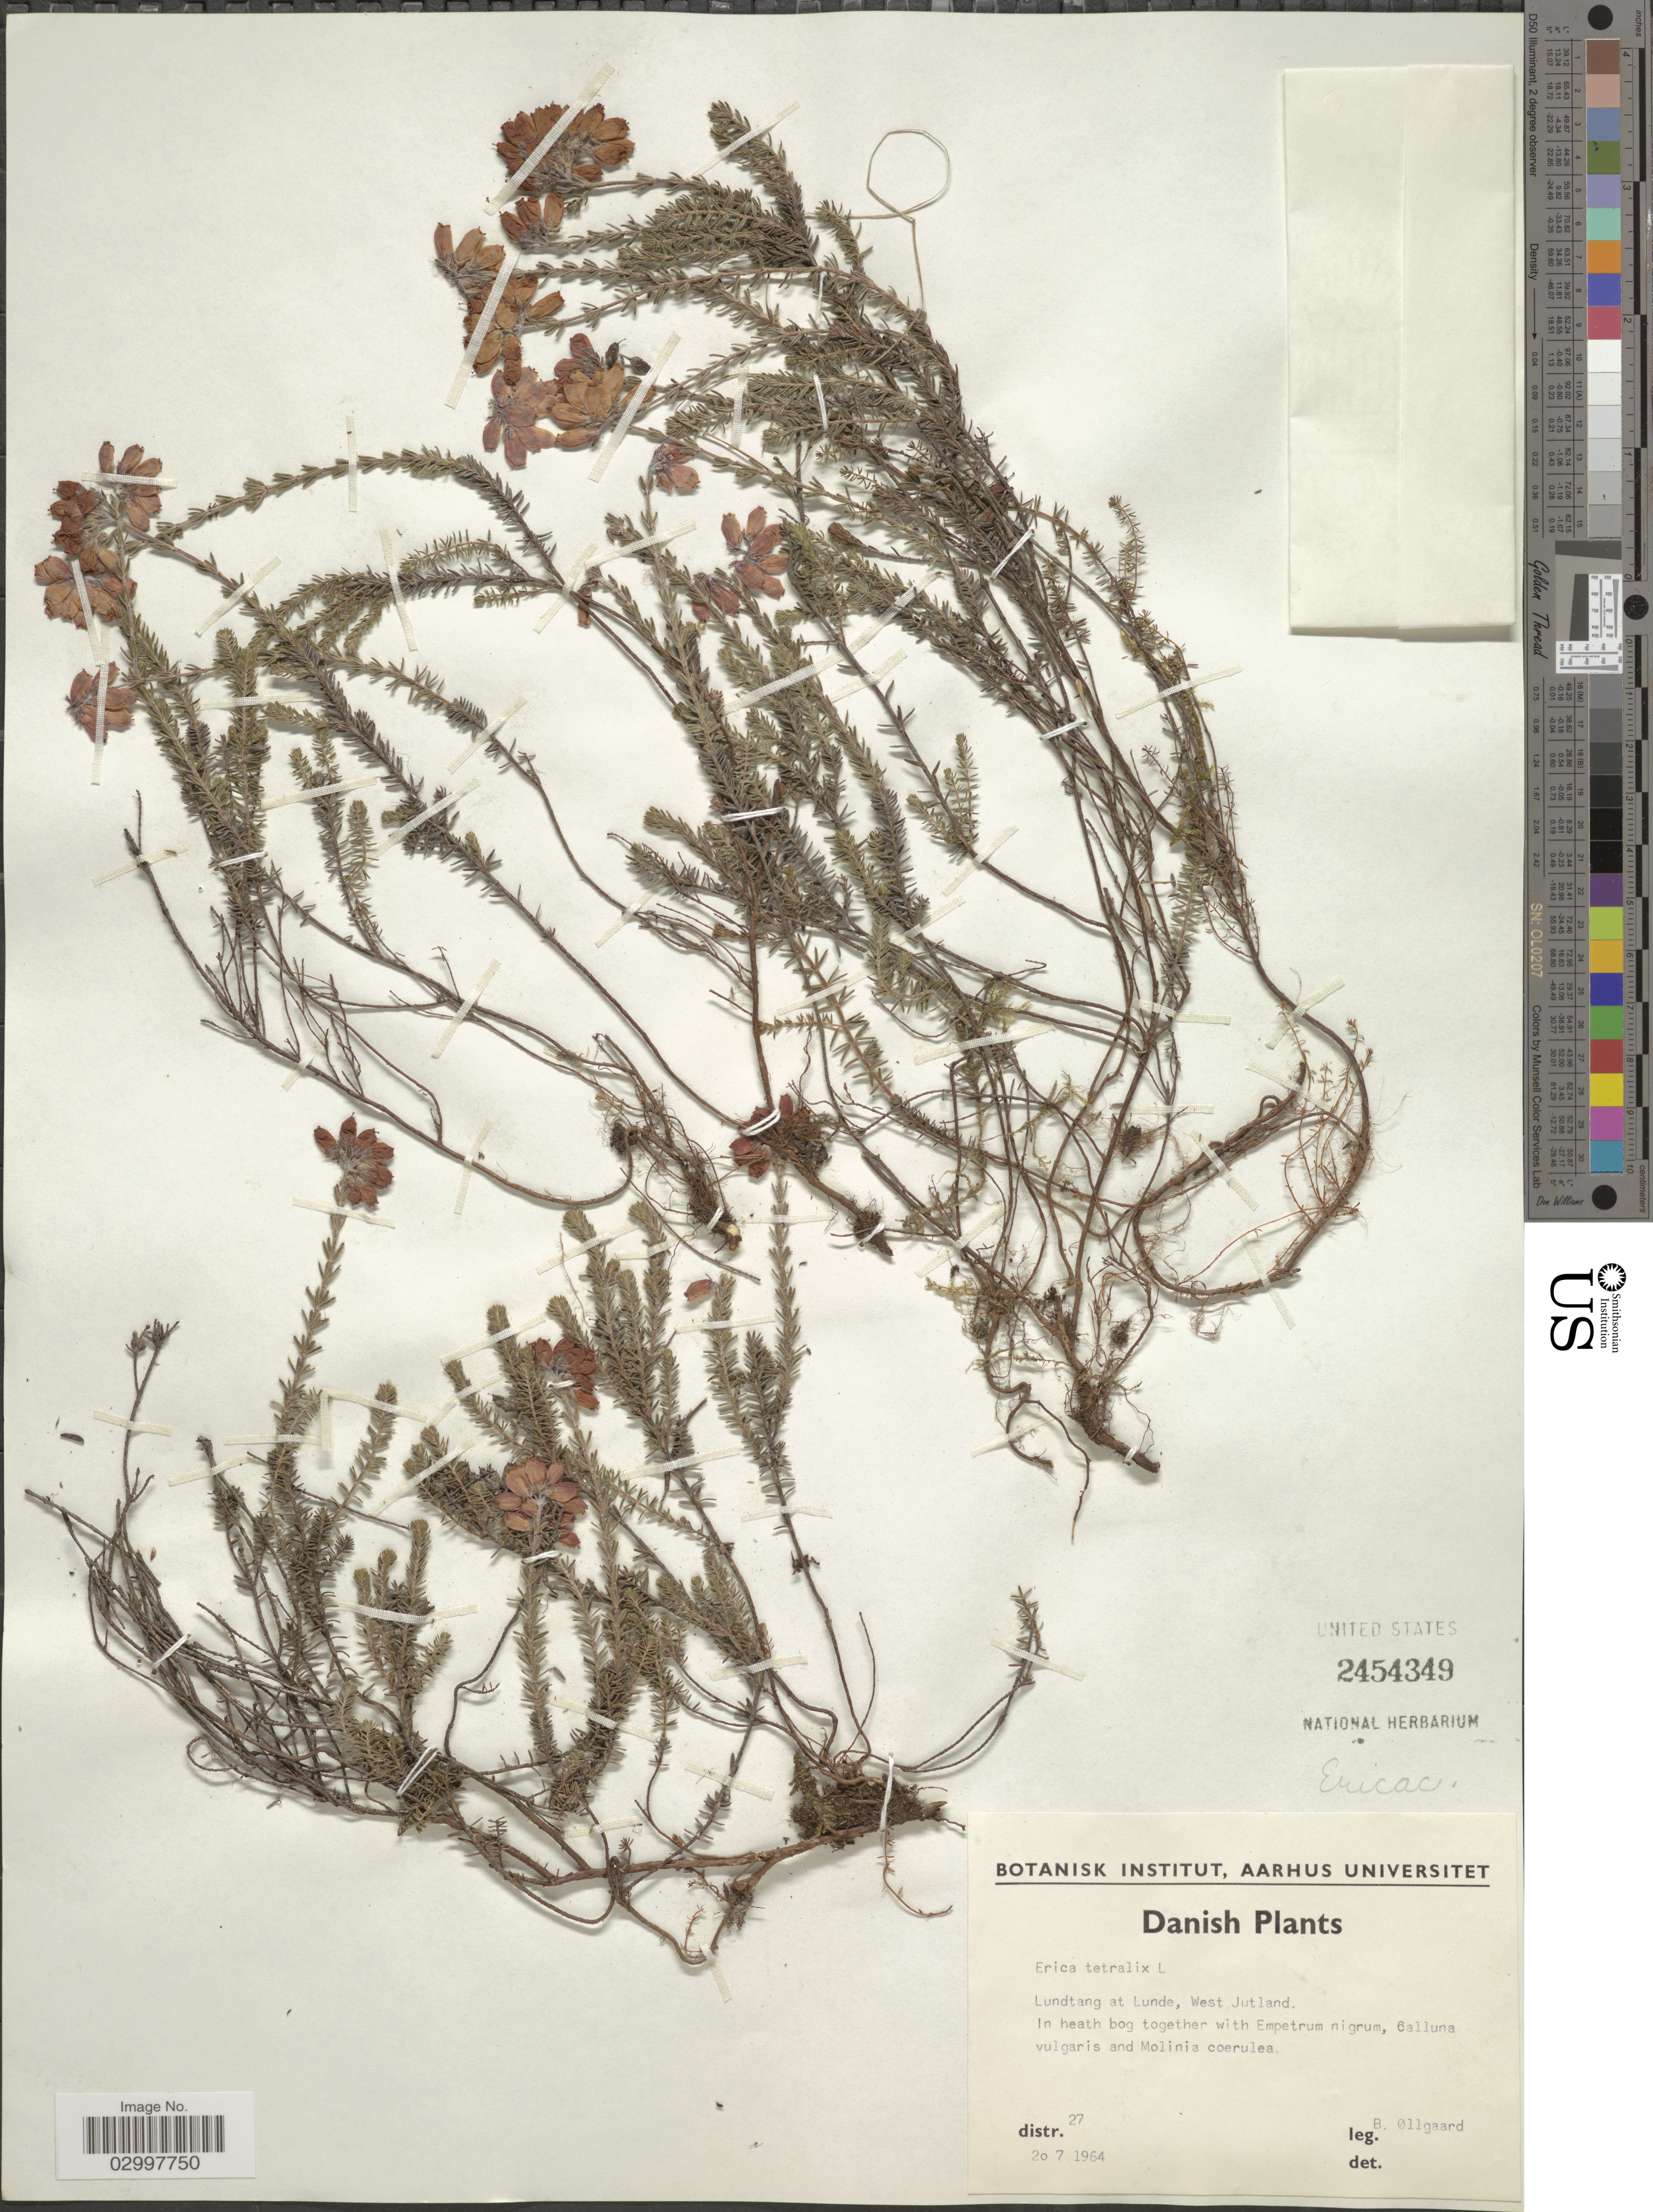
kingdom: Plantae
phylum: Tracheophyta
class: Magnoliopsida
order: Ericales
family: Ericaceae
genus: Erica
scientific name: Erica tetralix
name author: L.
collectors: B. Øllgaard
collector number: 27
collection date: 1964-07-20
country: Denmark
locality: Danish. Lundtang at Lunde, West Jutland.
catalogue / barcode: US 2454349